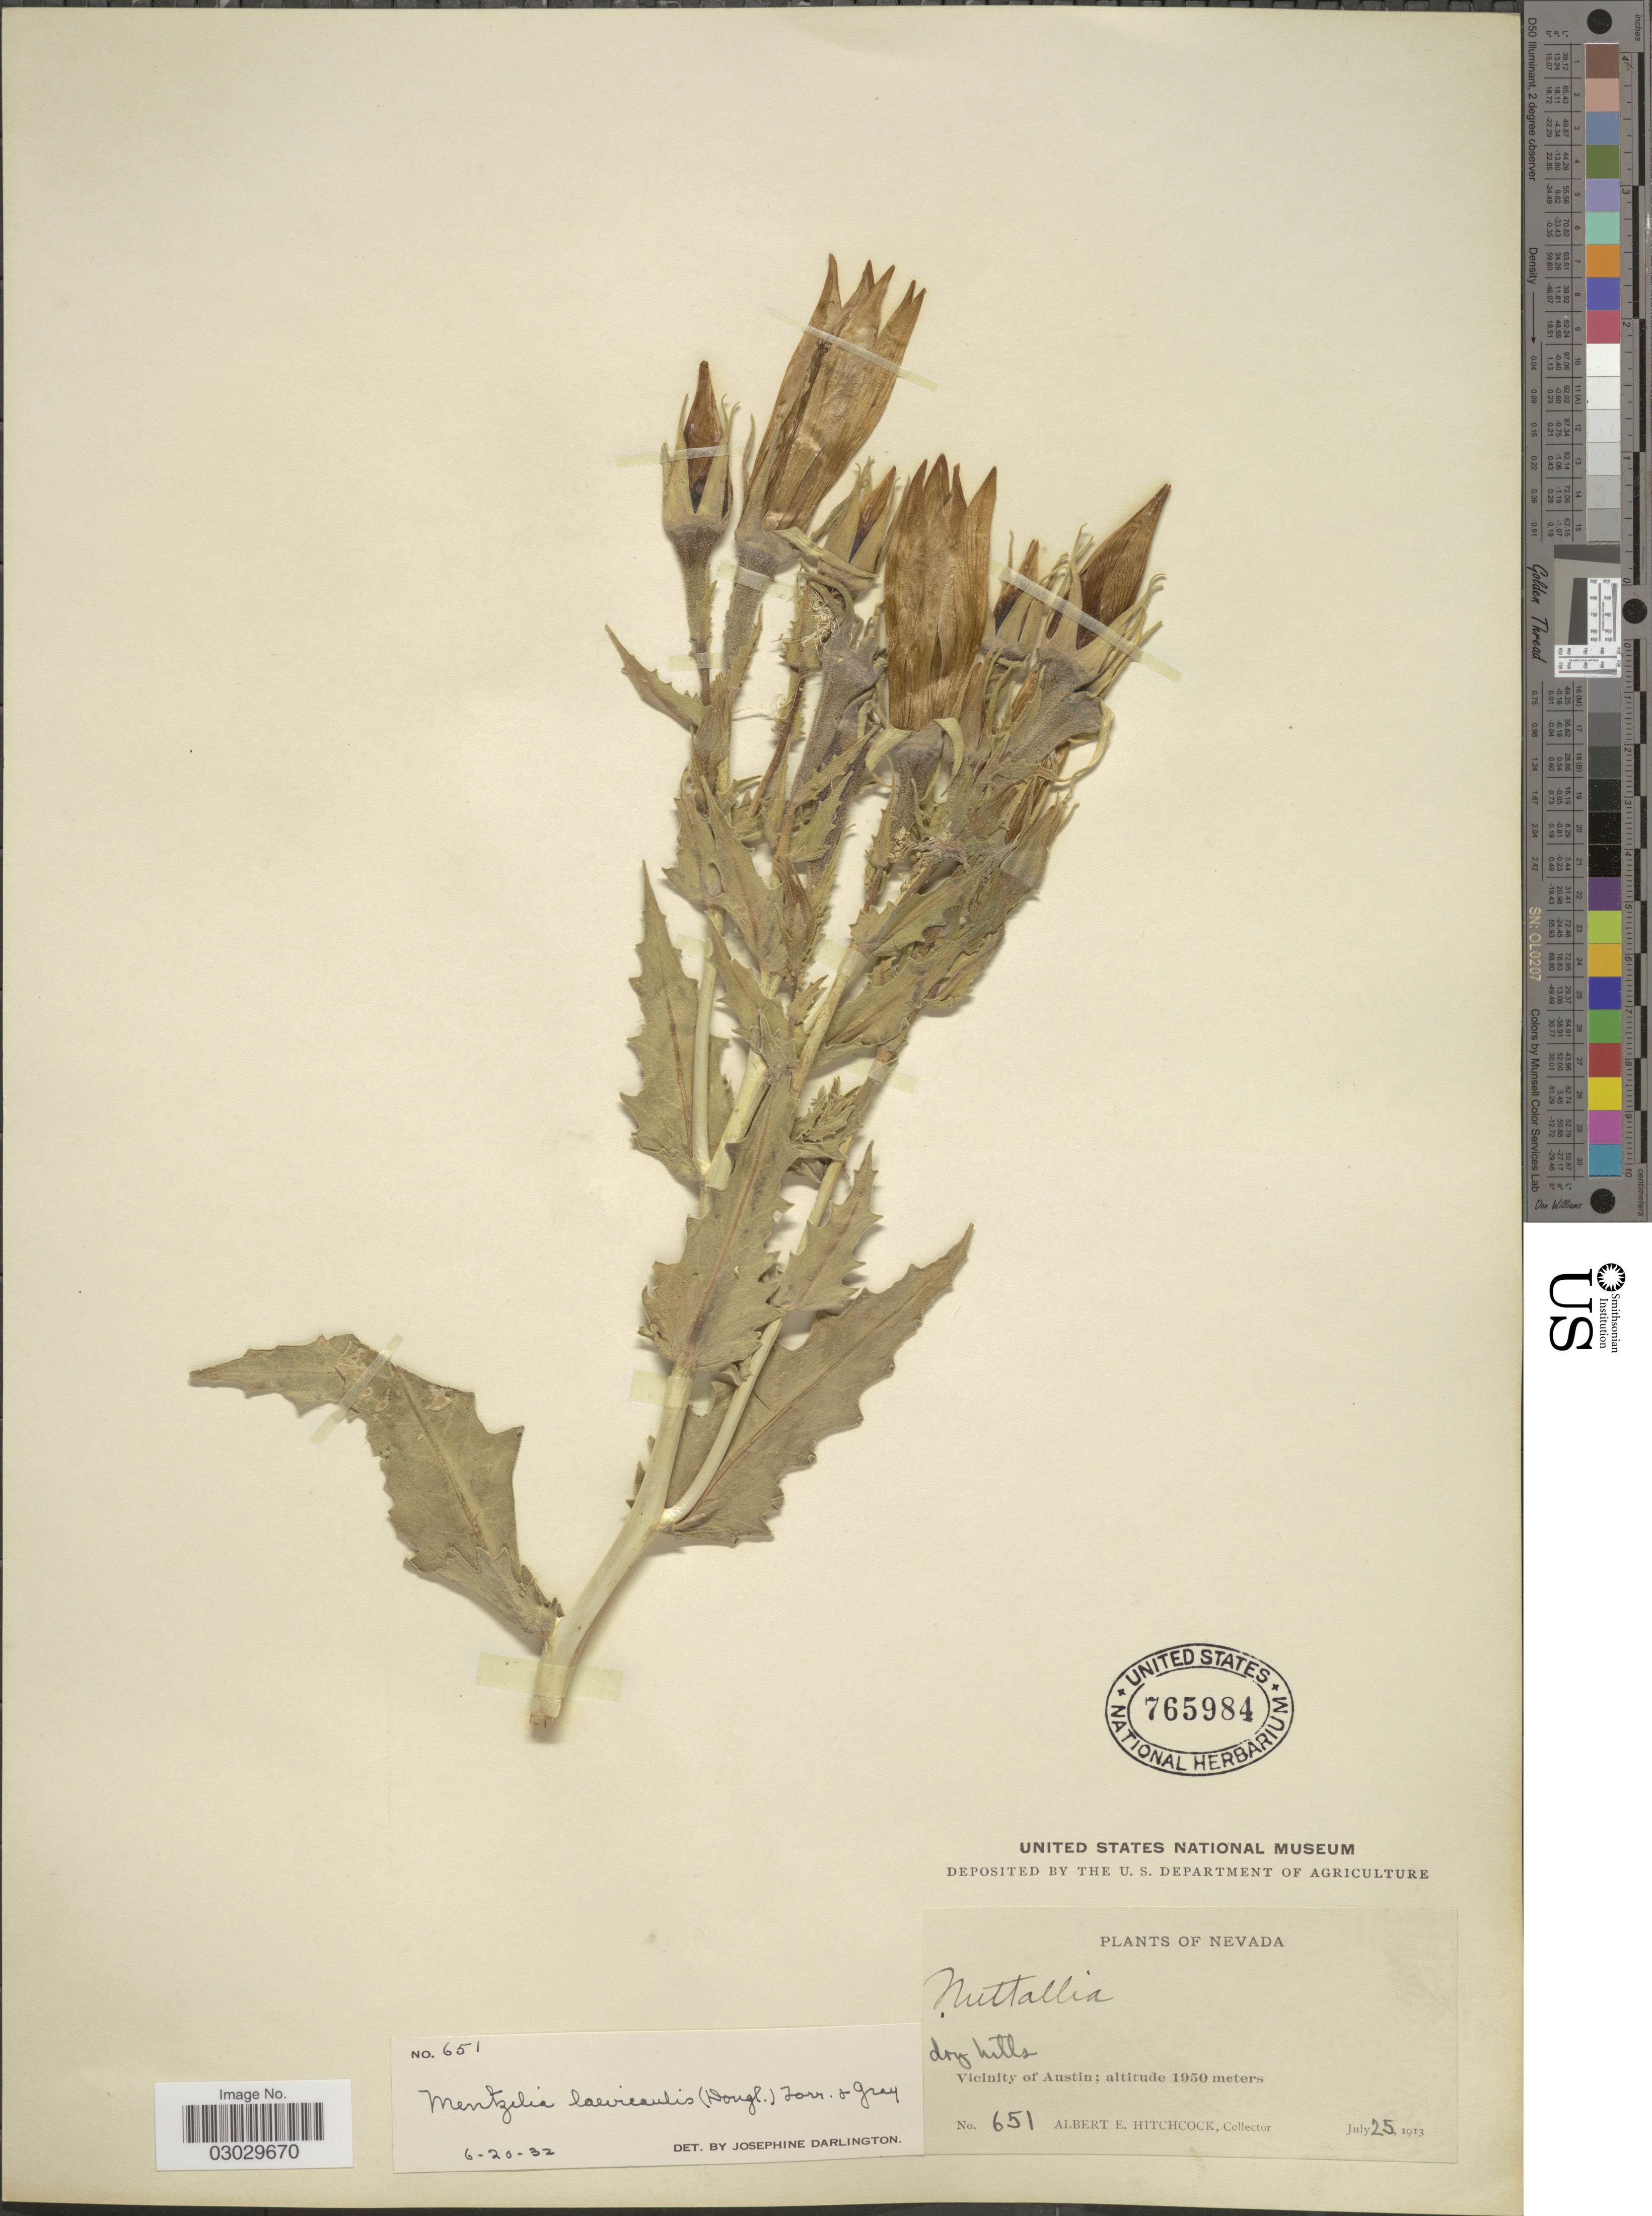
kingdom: Plantae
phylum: Tracheophyta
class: Magnoliopsida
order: Cornales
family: Loasaceae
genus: Mentzelia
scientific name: Mentzelia laevicaulis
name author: (Douglas ex Hook.) Torr. & A. Gray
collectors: A. Hitchcock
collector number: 651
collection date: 1913-07-25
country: United States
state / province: Nevada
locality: Vicinity of Austin.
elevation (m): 1950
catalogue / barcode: US 765984